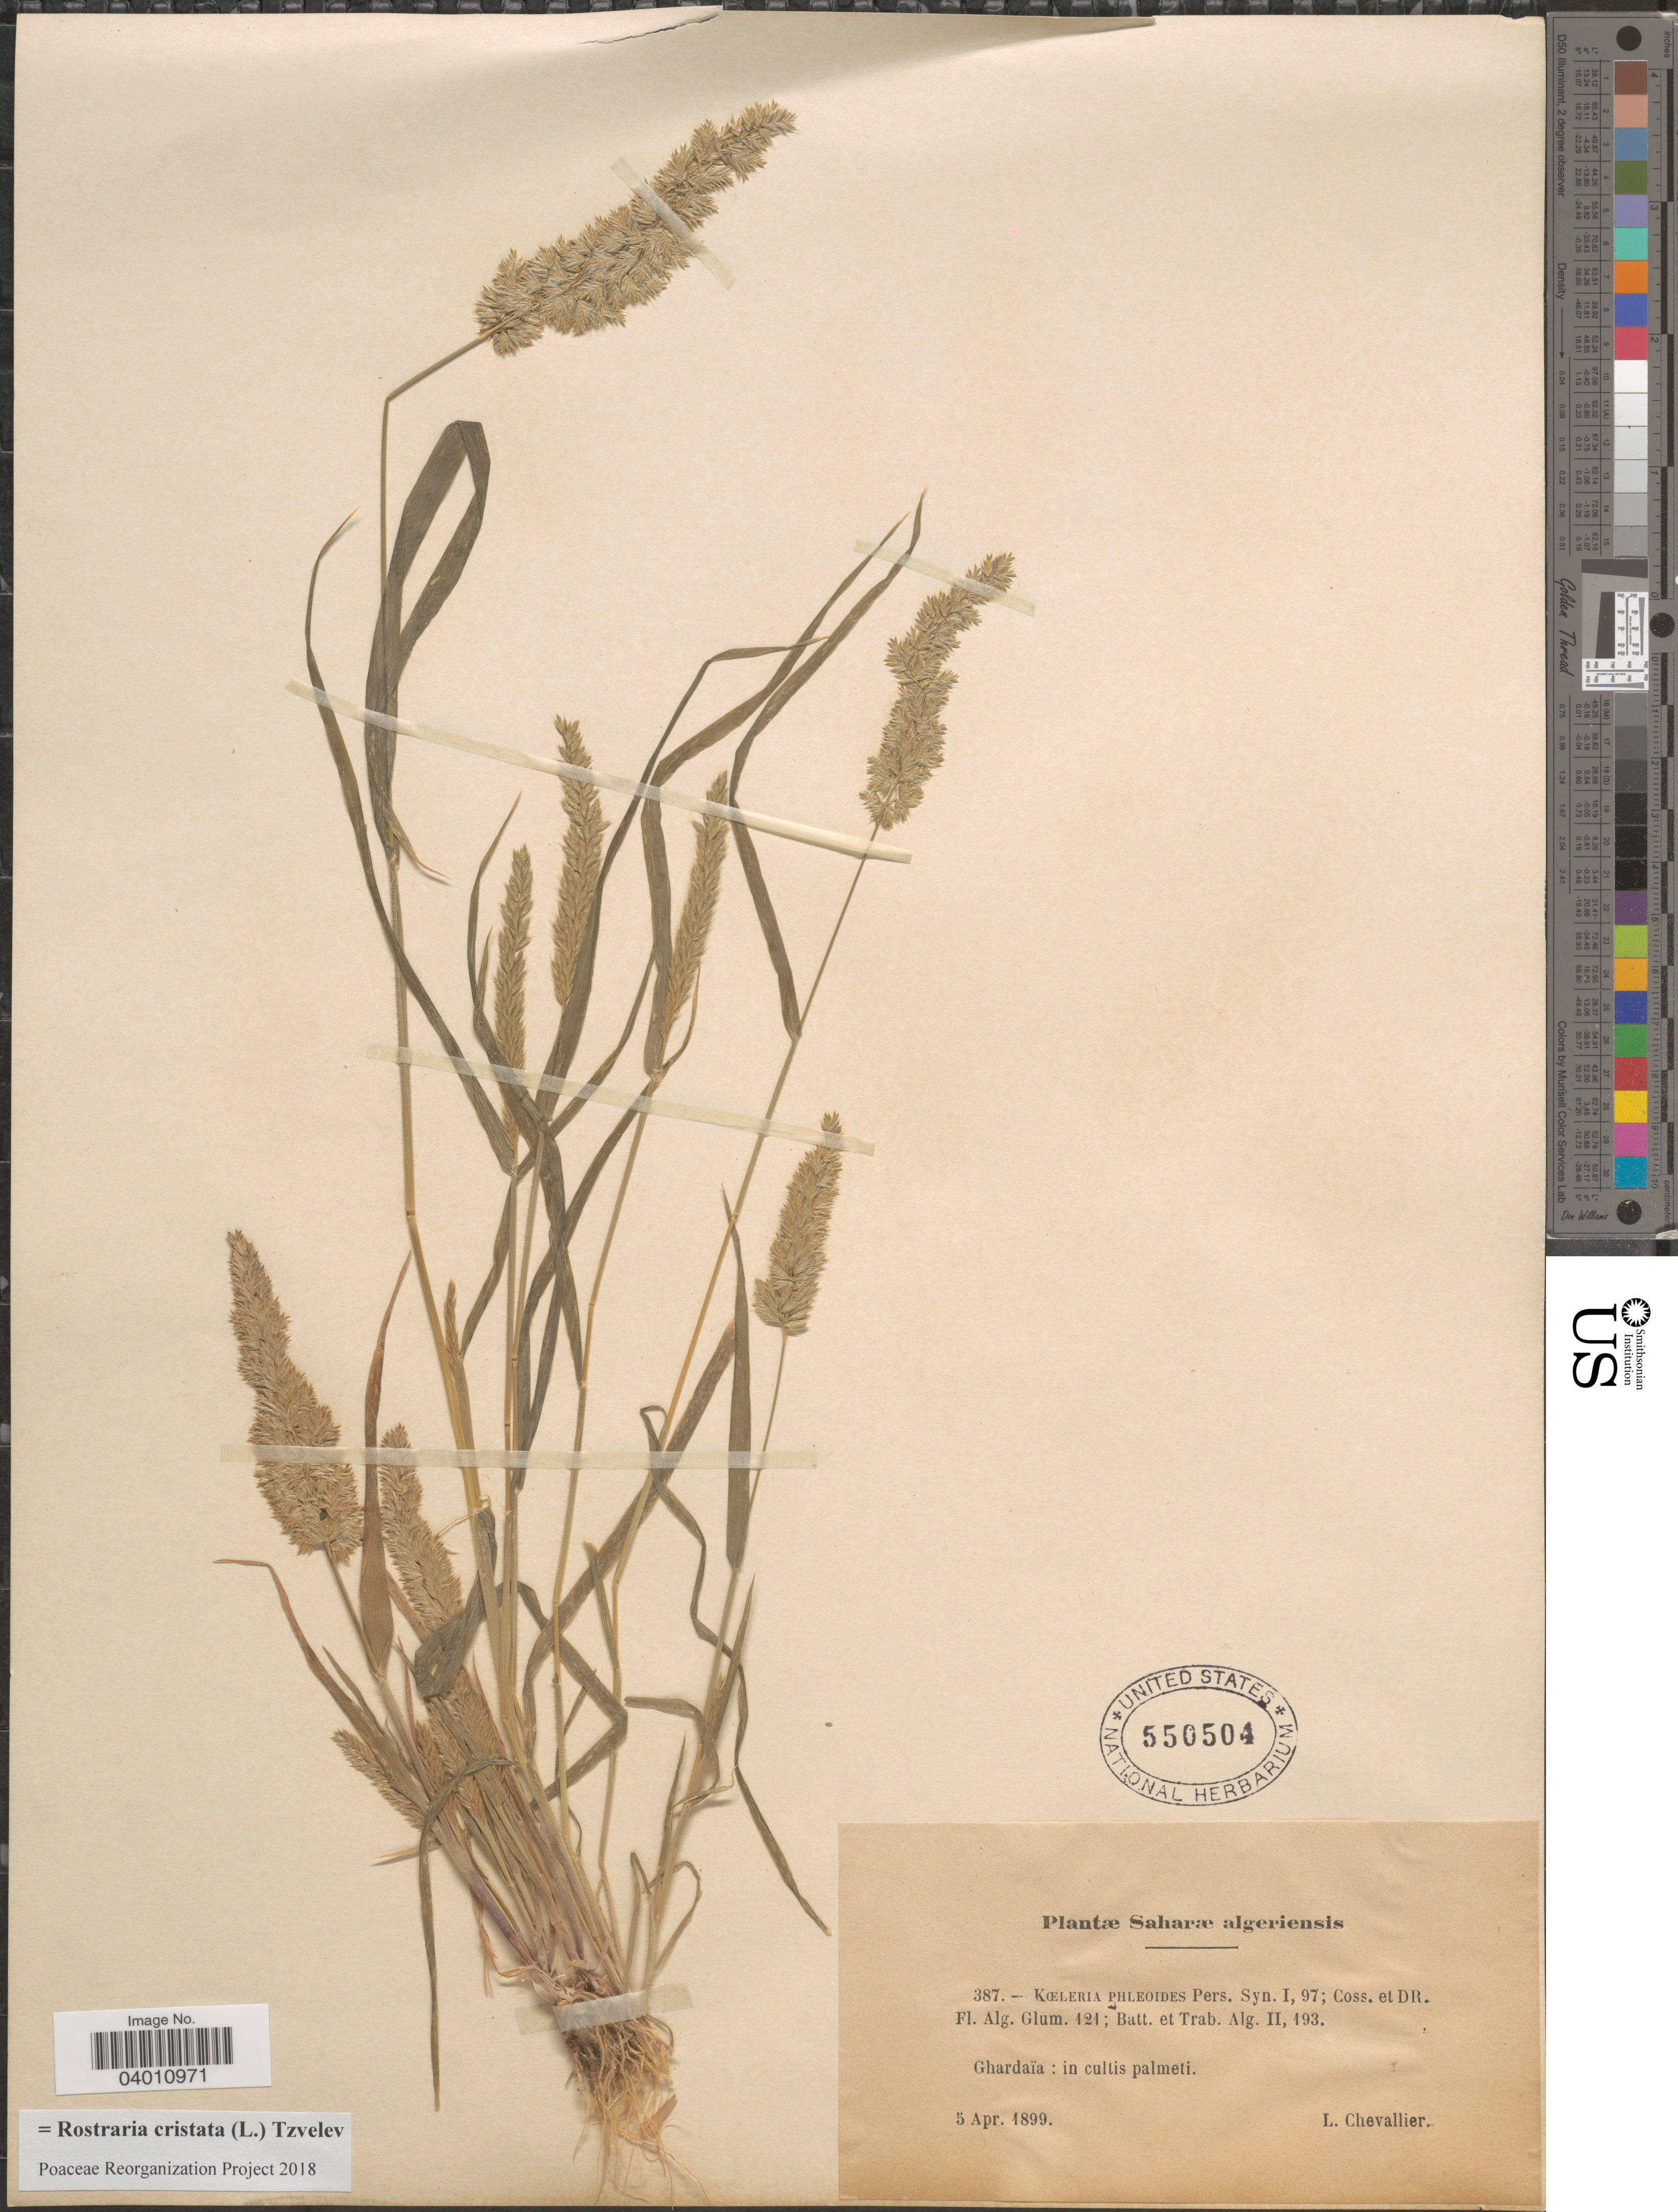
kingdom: Plantae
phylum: Tracheophyta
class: Liliopsida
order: Poales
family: Poaceae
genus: Rostraria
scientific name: Rostraria cristata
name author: (L.) Tzvelev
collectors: L. Chevallier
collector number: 387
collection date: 1899-04-05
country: Algeria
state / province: Ghardaïa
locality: Saharæ algeriensis. Ghardaïa: in cultis palmeti.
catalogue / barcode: US 550504